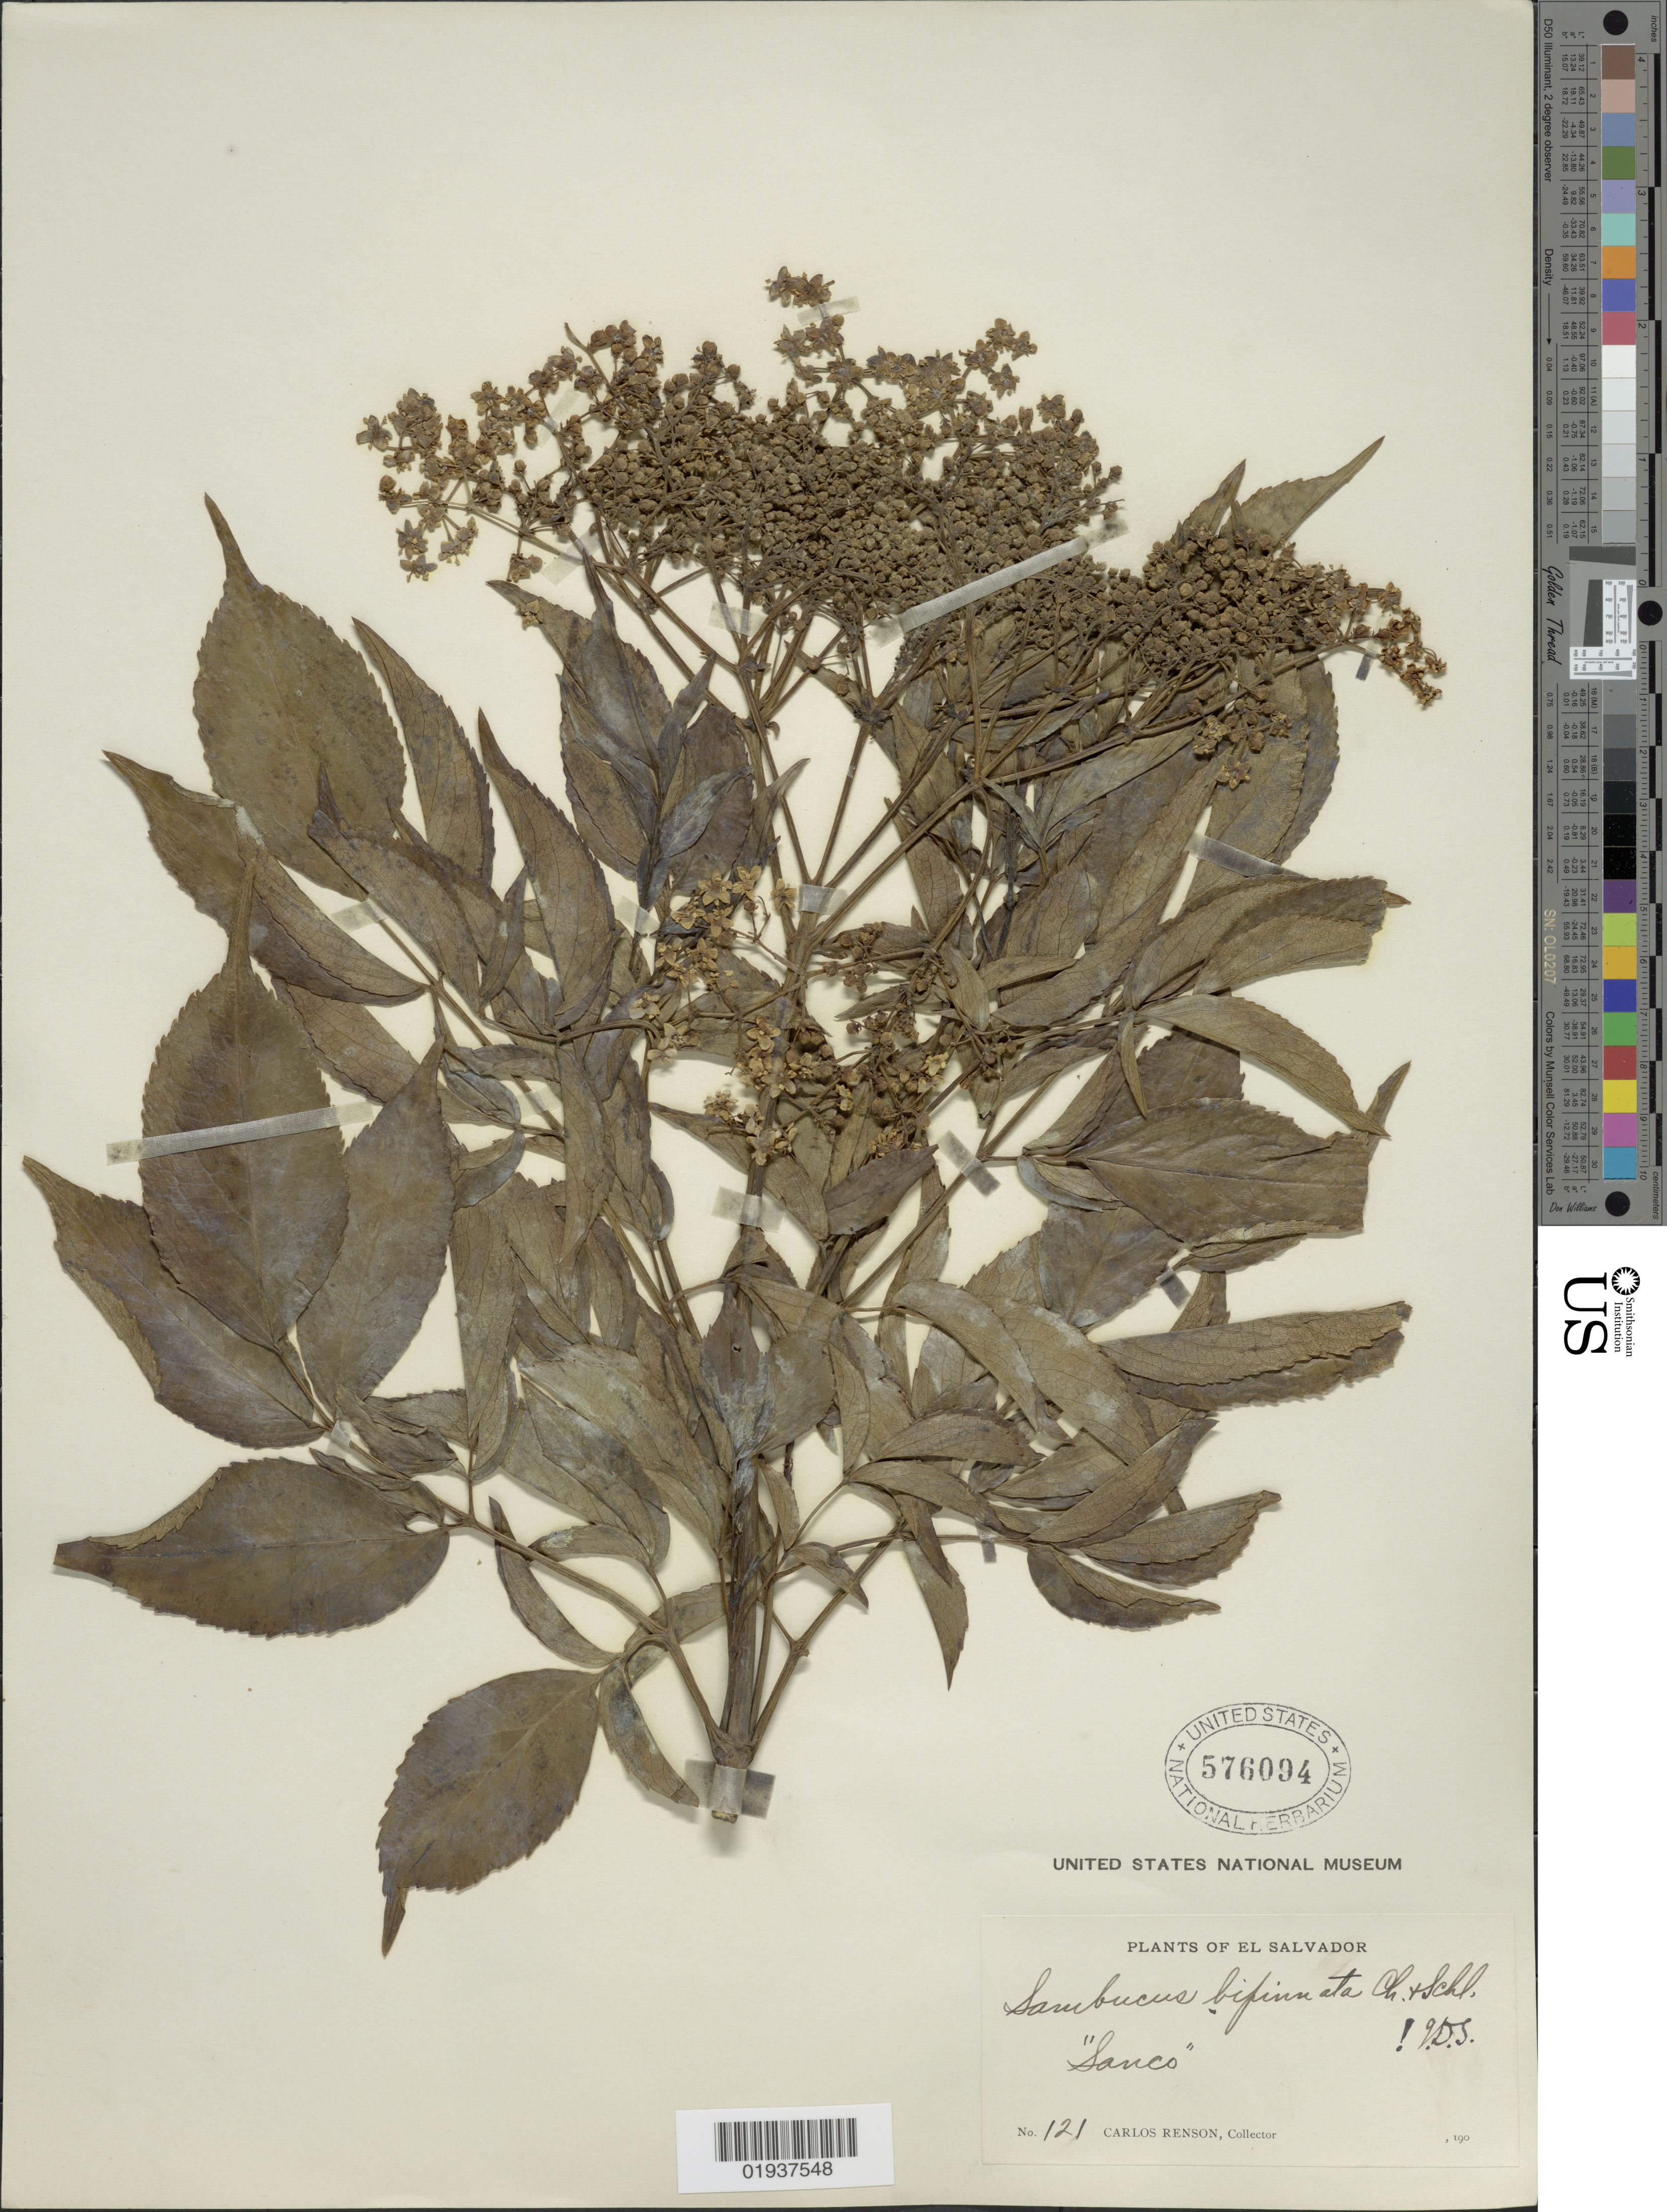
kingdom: Plantae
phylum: Tracheophyta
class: Magnoliopsida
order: Dipsacales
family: Viburnaceae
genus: Sambucus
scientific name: Sambucus mexicana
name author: C. Presl ex DC.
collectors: C. Renson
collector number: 121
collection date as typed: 190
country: El Salvador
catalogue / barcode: US 576094